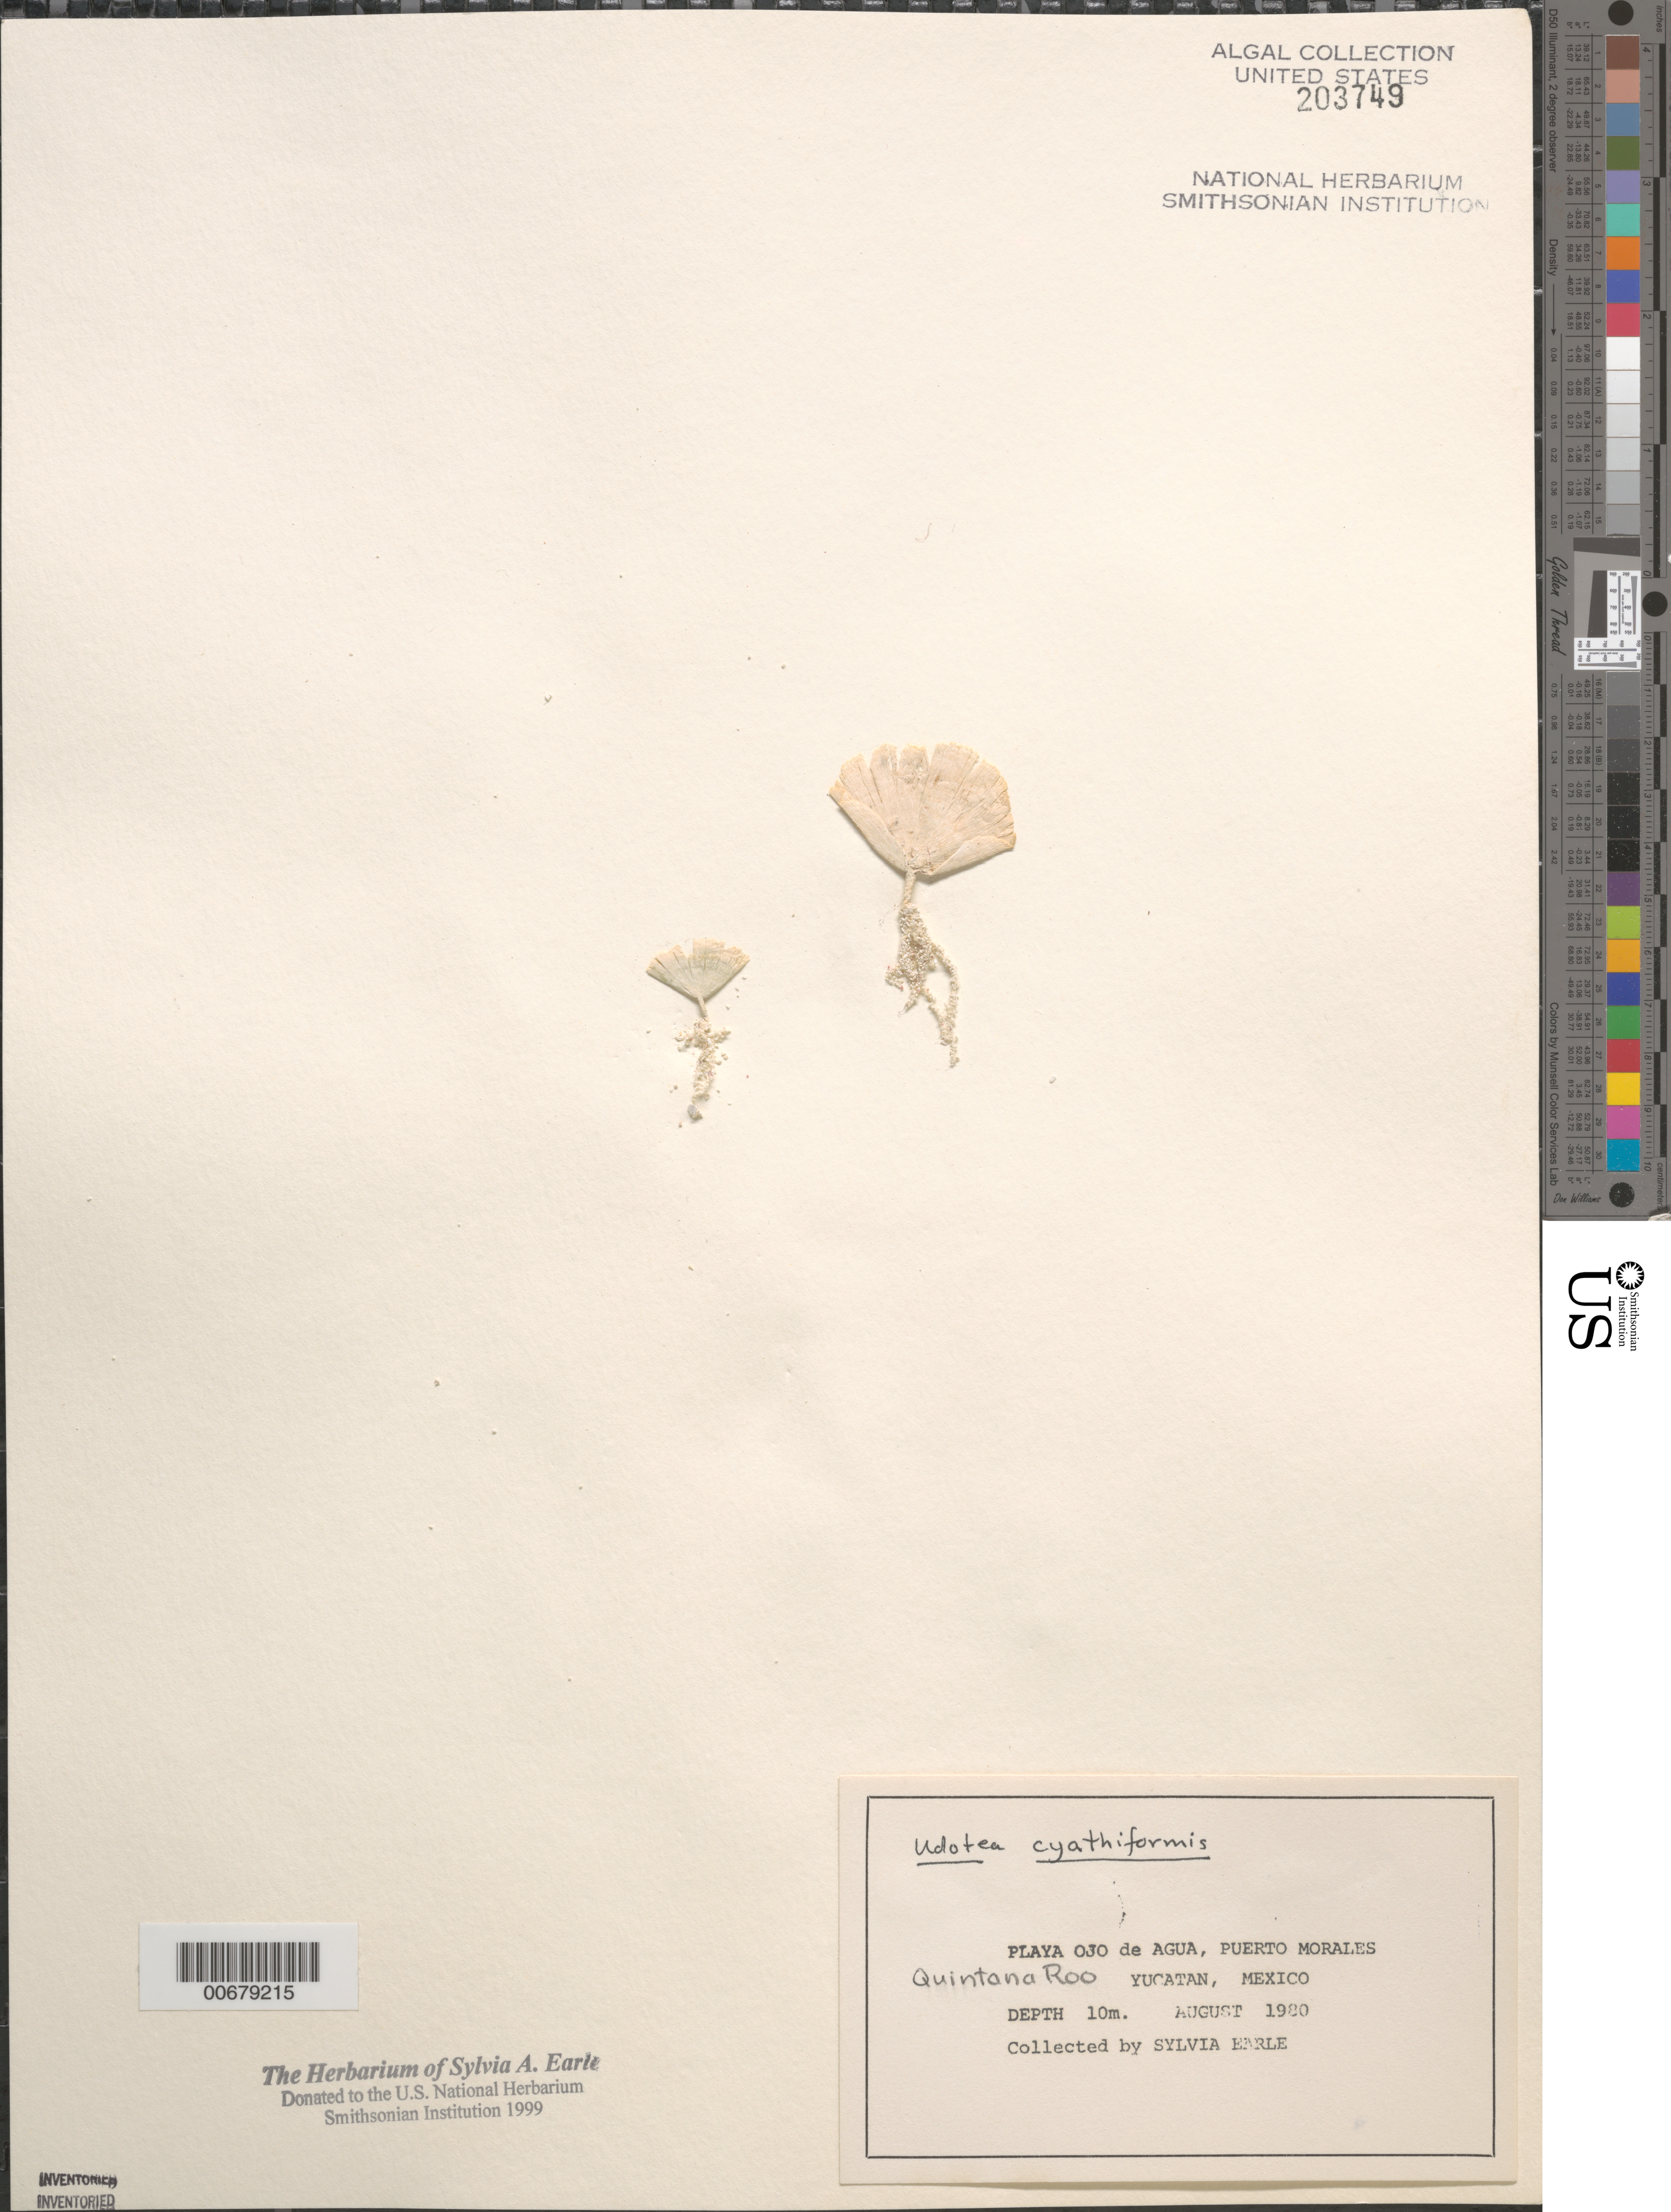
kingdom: Plantae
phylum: Chlorophyta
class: Ulvophyceae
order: Bryopsidales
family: Udoteaceae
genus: Udotea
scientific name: Udotea cyathiformis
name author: Decne.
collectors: S. A. Earle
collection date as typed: Aug 1980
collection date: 1980-08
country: Mexico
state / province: Quintana Roo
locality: Playa Ojo de Agua, Puerto Morales, Yucatan Peninsula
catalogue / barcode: US 203749